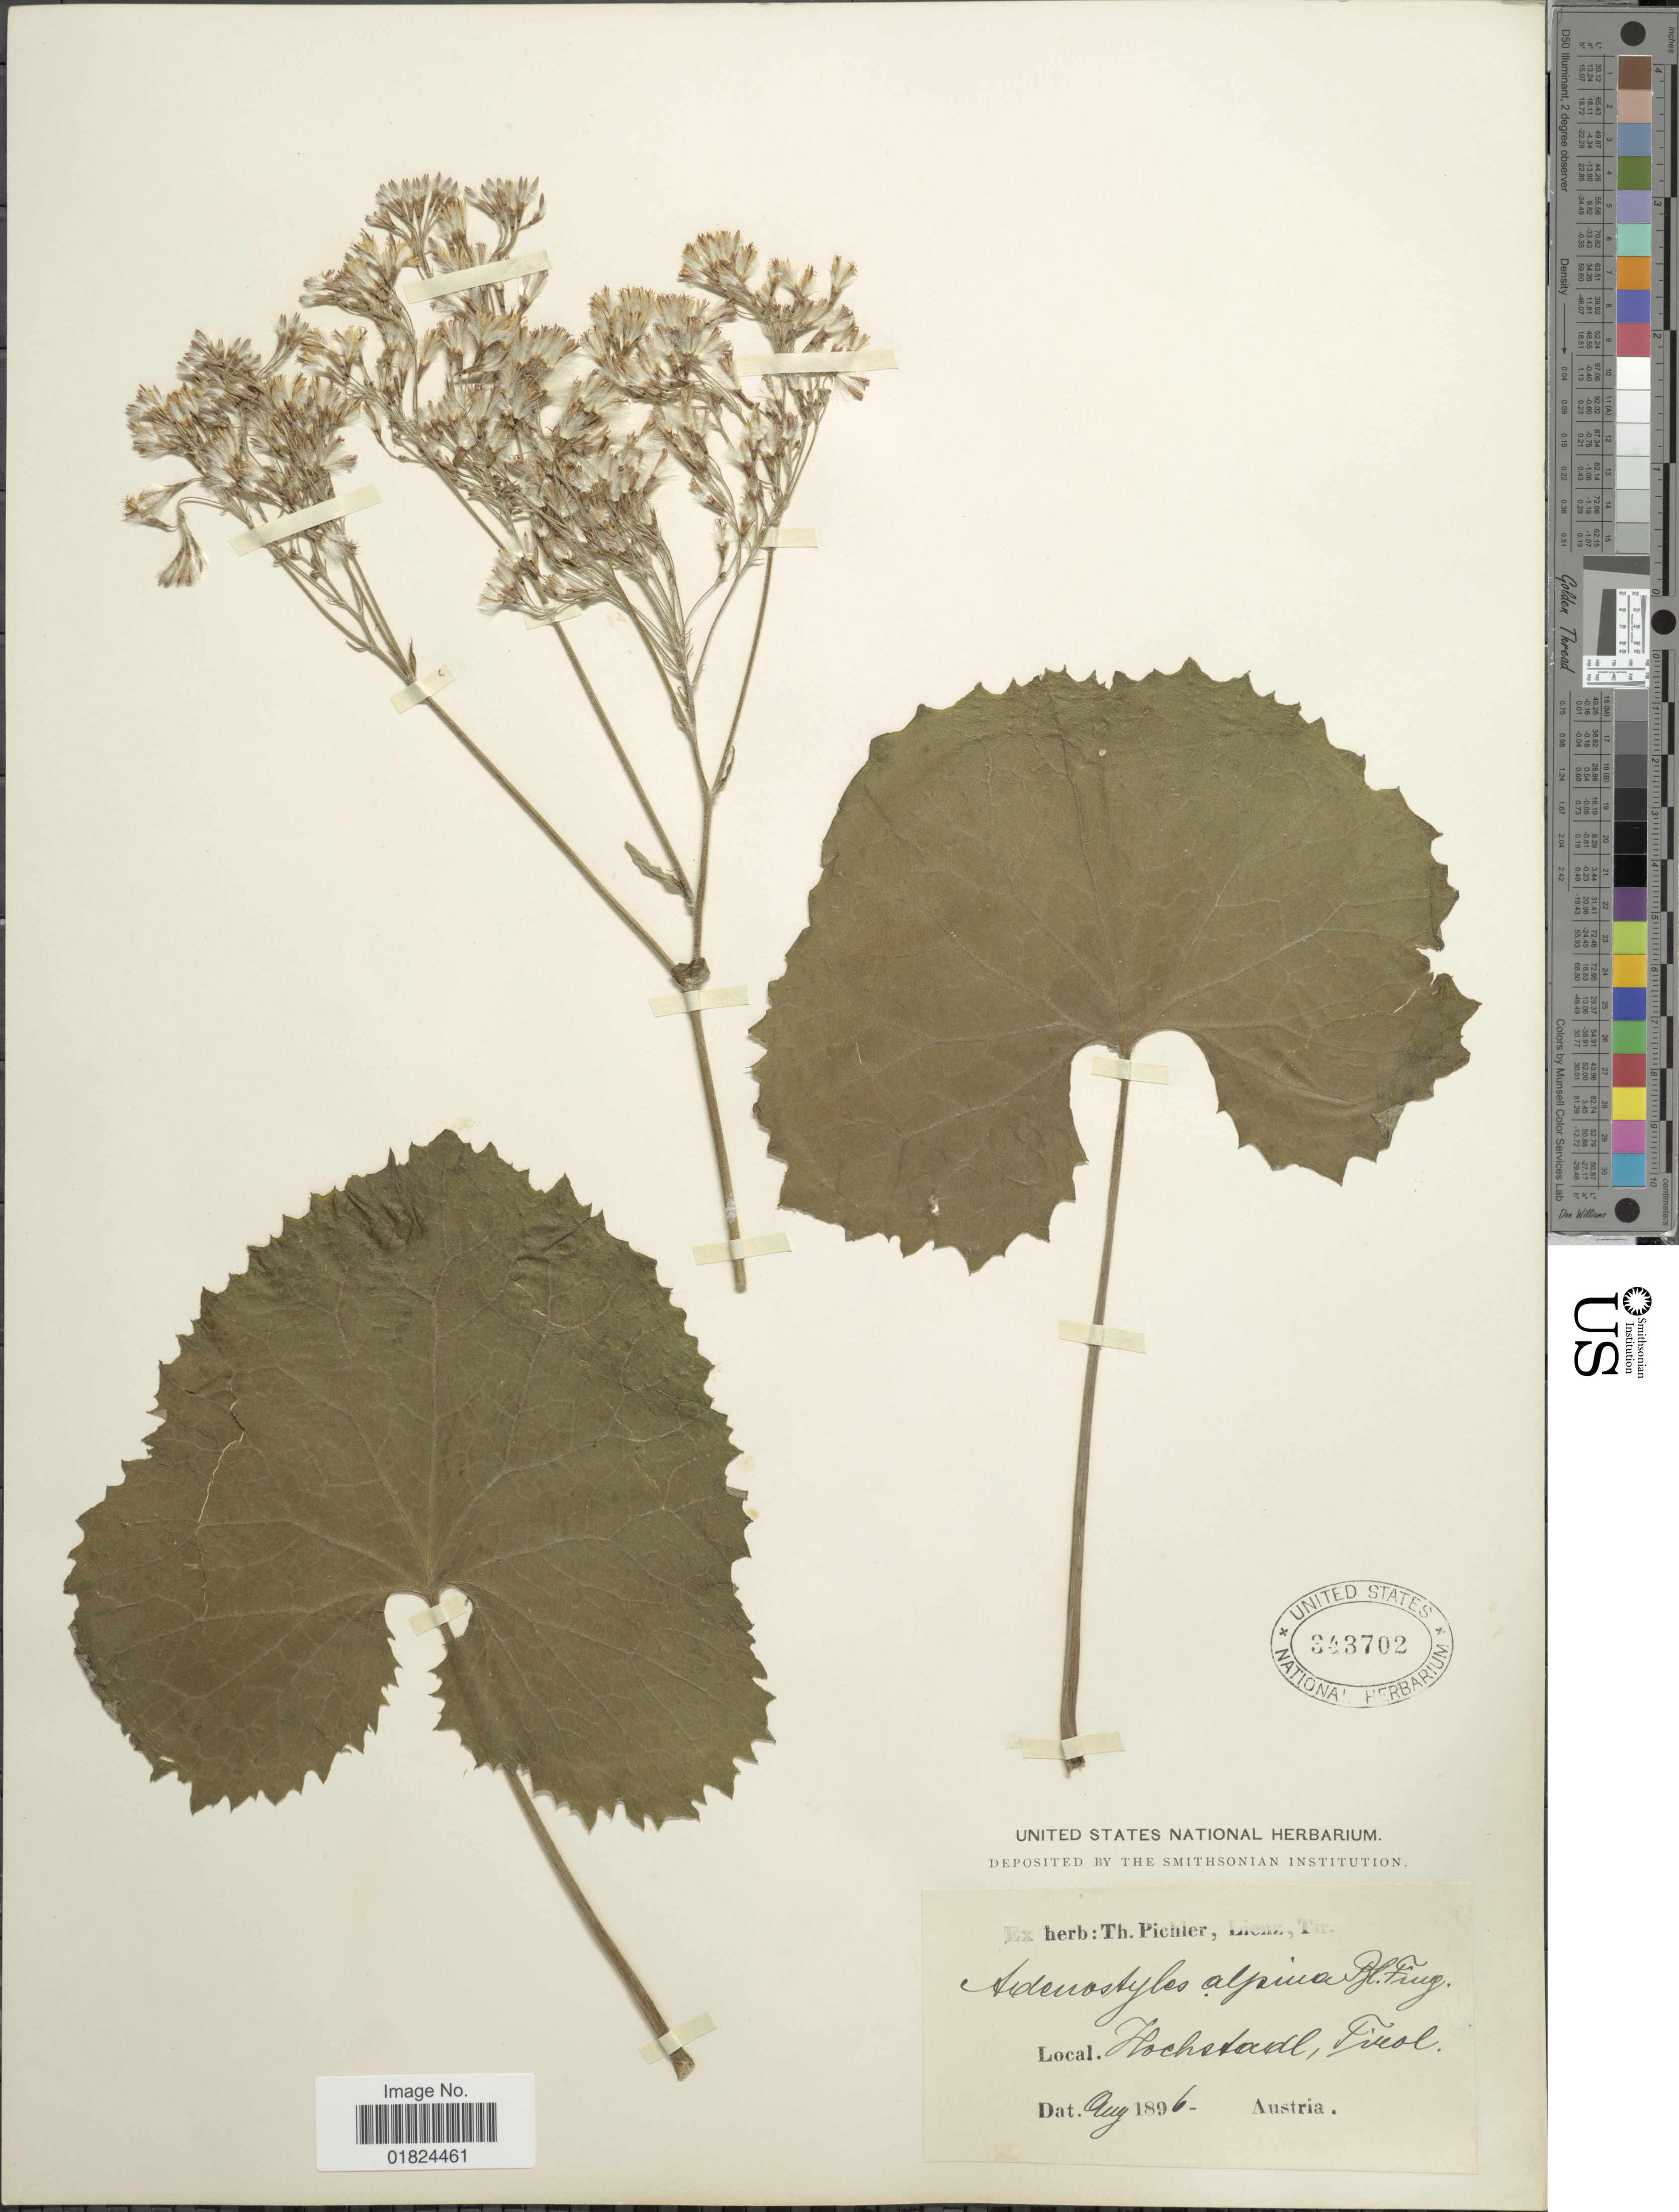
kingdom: Plantae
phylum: Tracheophyta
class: Magnoliopsida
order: Asterales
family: Asteraceae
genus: Adenostyles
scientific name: Adenostyles alpina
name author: (L.) Williams & Fingerh.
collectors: ex herb. T. Pichler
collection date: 1896-08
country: Austria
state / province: Tirol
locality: Hochstadl.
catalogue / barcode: US 343702